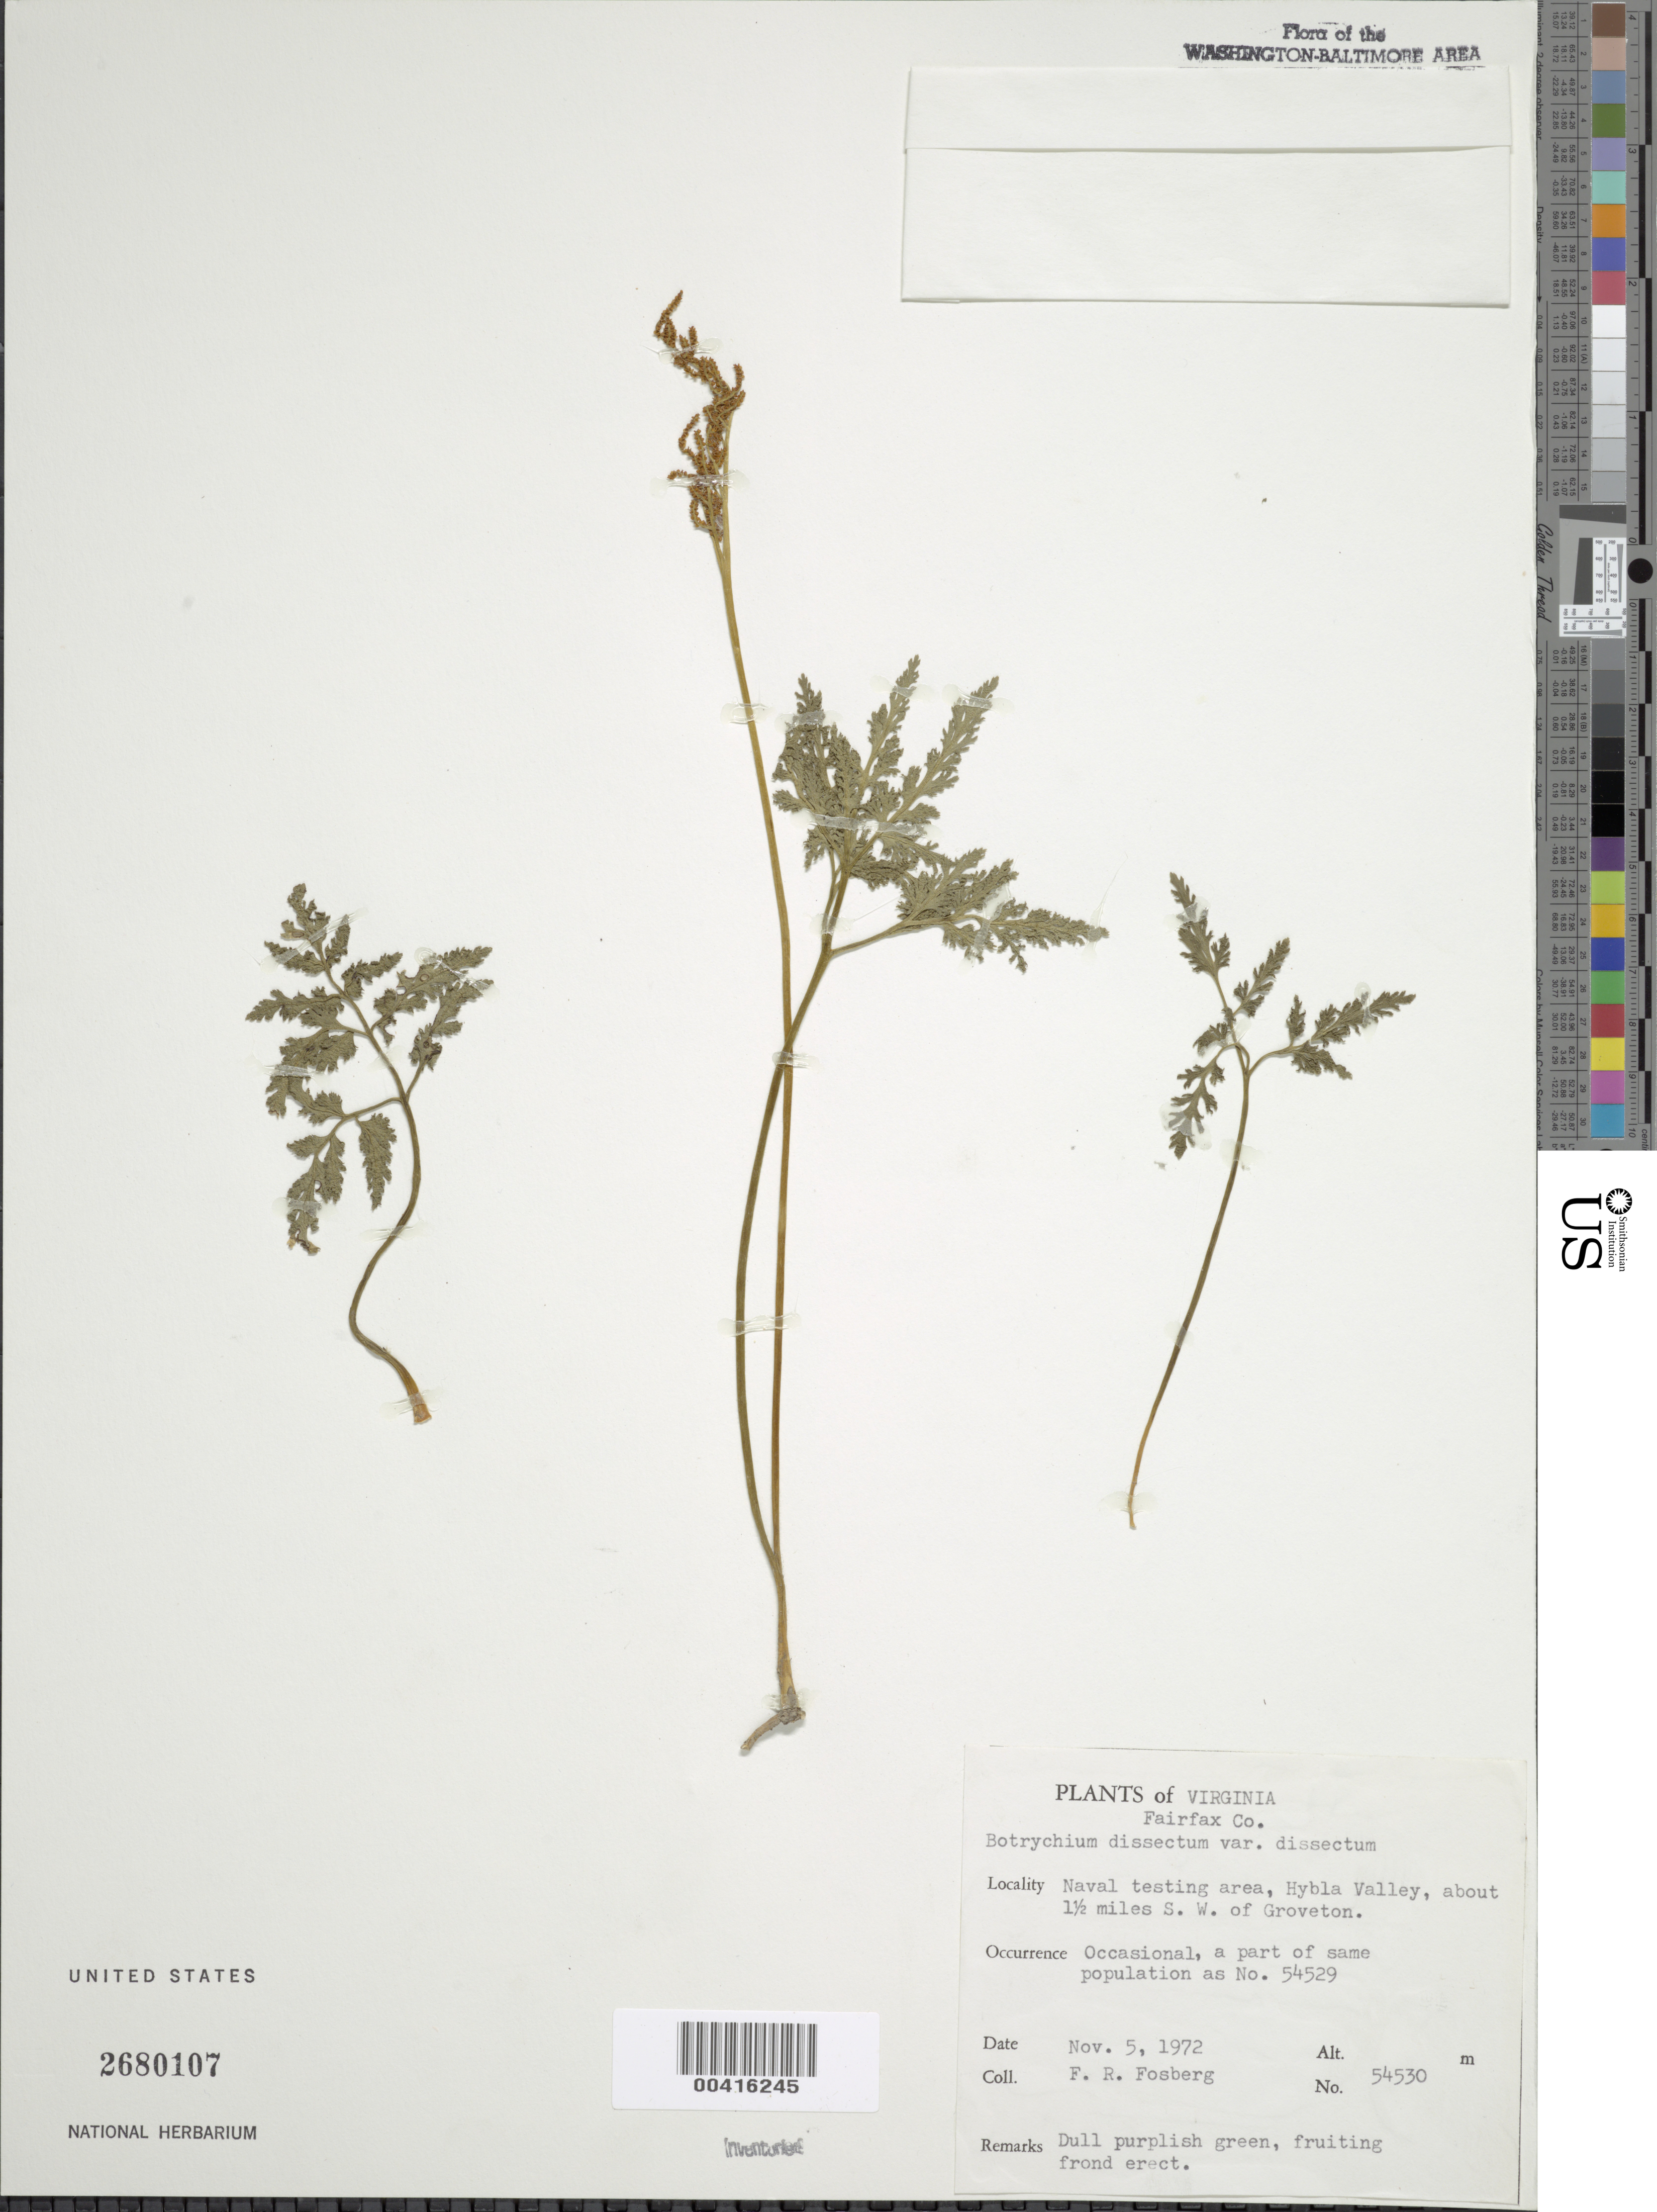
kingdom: Plantae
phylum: Tracheophyta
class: Polypodiopsida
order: Ophioglossales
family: Ophioglossaceae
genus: Botrychium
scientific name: Botrychium dissectum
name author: Spreng.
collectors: F. R. Fosberg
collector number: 54530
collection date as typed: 05 Nov 1972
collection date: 1972-11-05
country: United States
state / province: Virginia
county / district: Fairfax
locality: Hybla Valley, southwest of Groveton, Naval Testing area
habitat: Thick second growth deciduous woods on low ground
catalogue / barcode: US 2680107